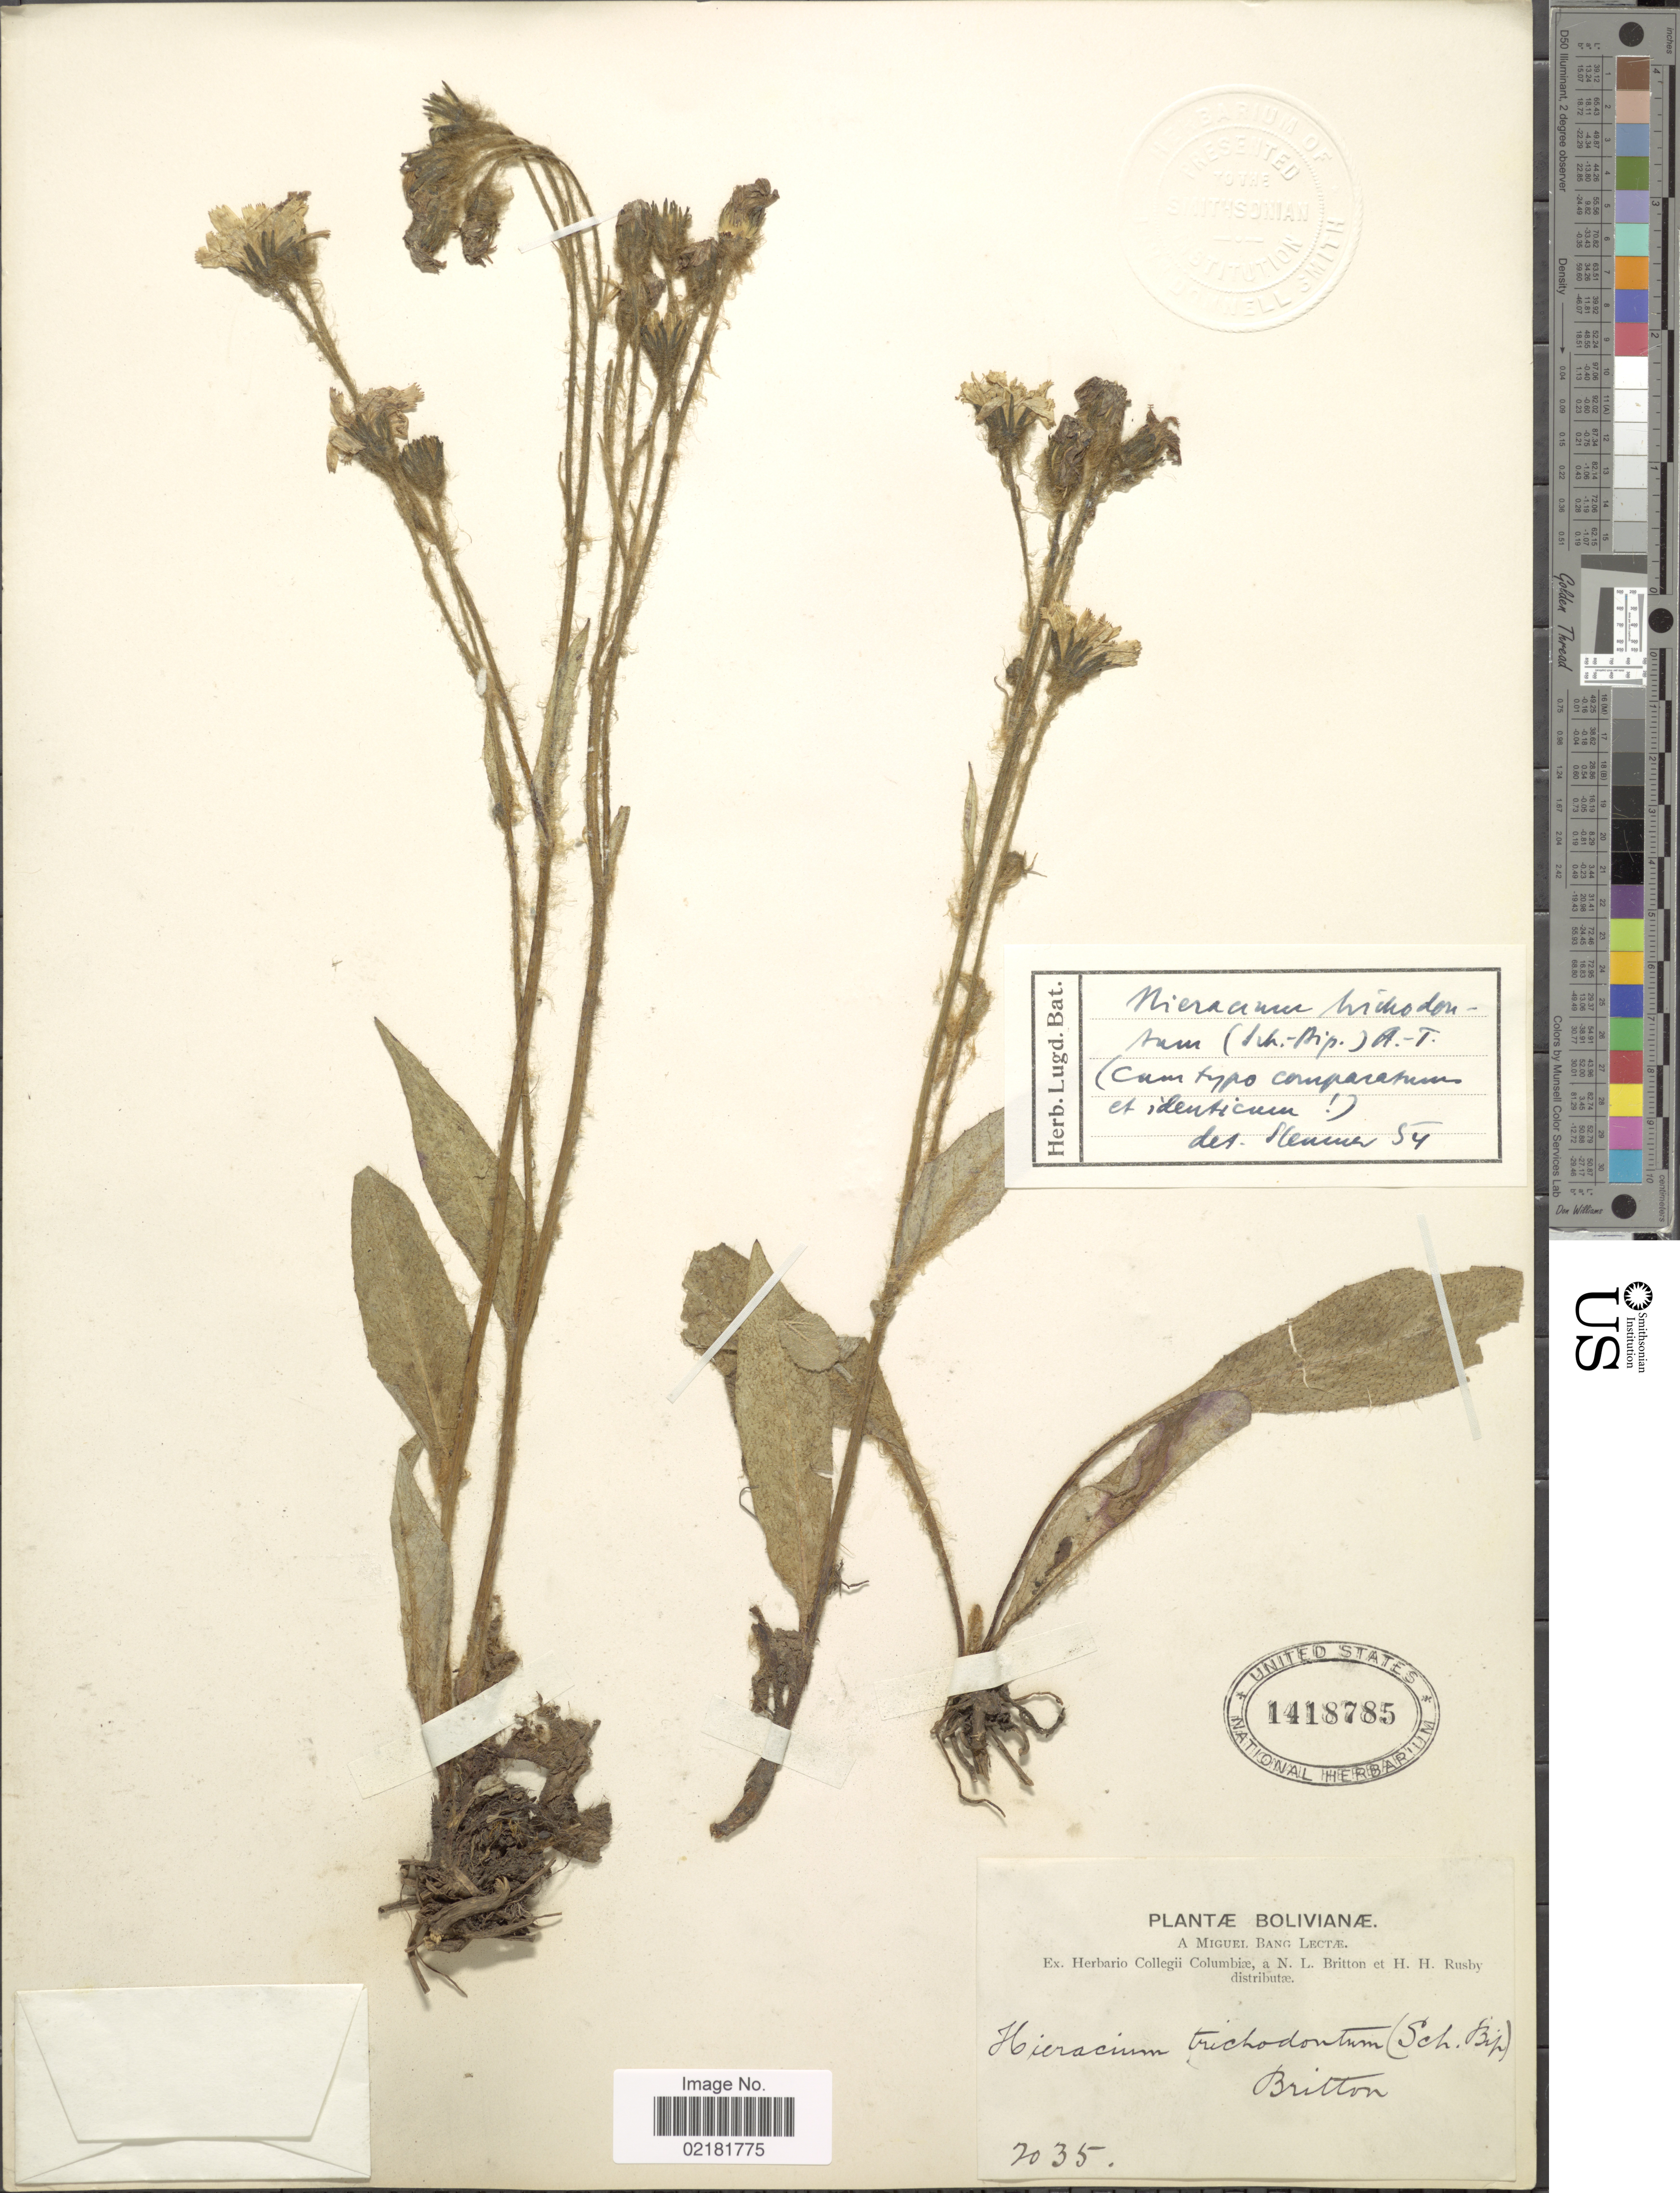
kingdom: Plantae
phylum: Tracheophyta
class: Magnoliopsida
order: Asterales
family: Asteraceae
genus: Hieracium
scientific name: Hieracium trichodontum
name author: (Sch. Bip.) Arvet-Touvet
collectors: M. Bang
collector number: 2035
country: Bolivia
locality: Britton.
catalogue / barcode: US 1418785